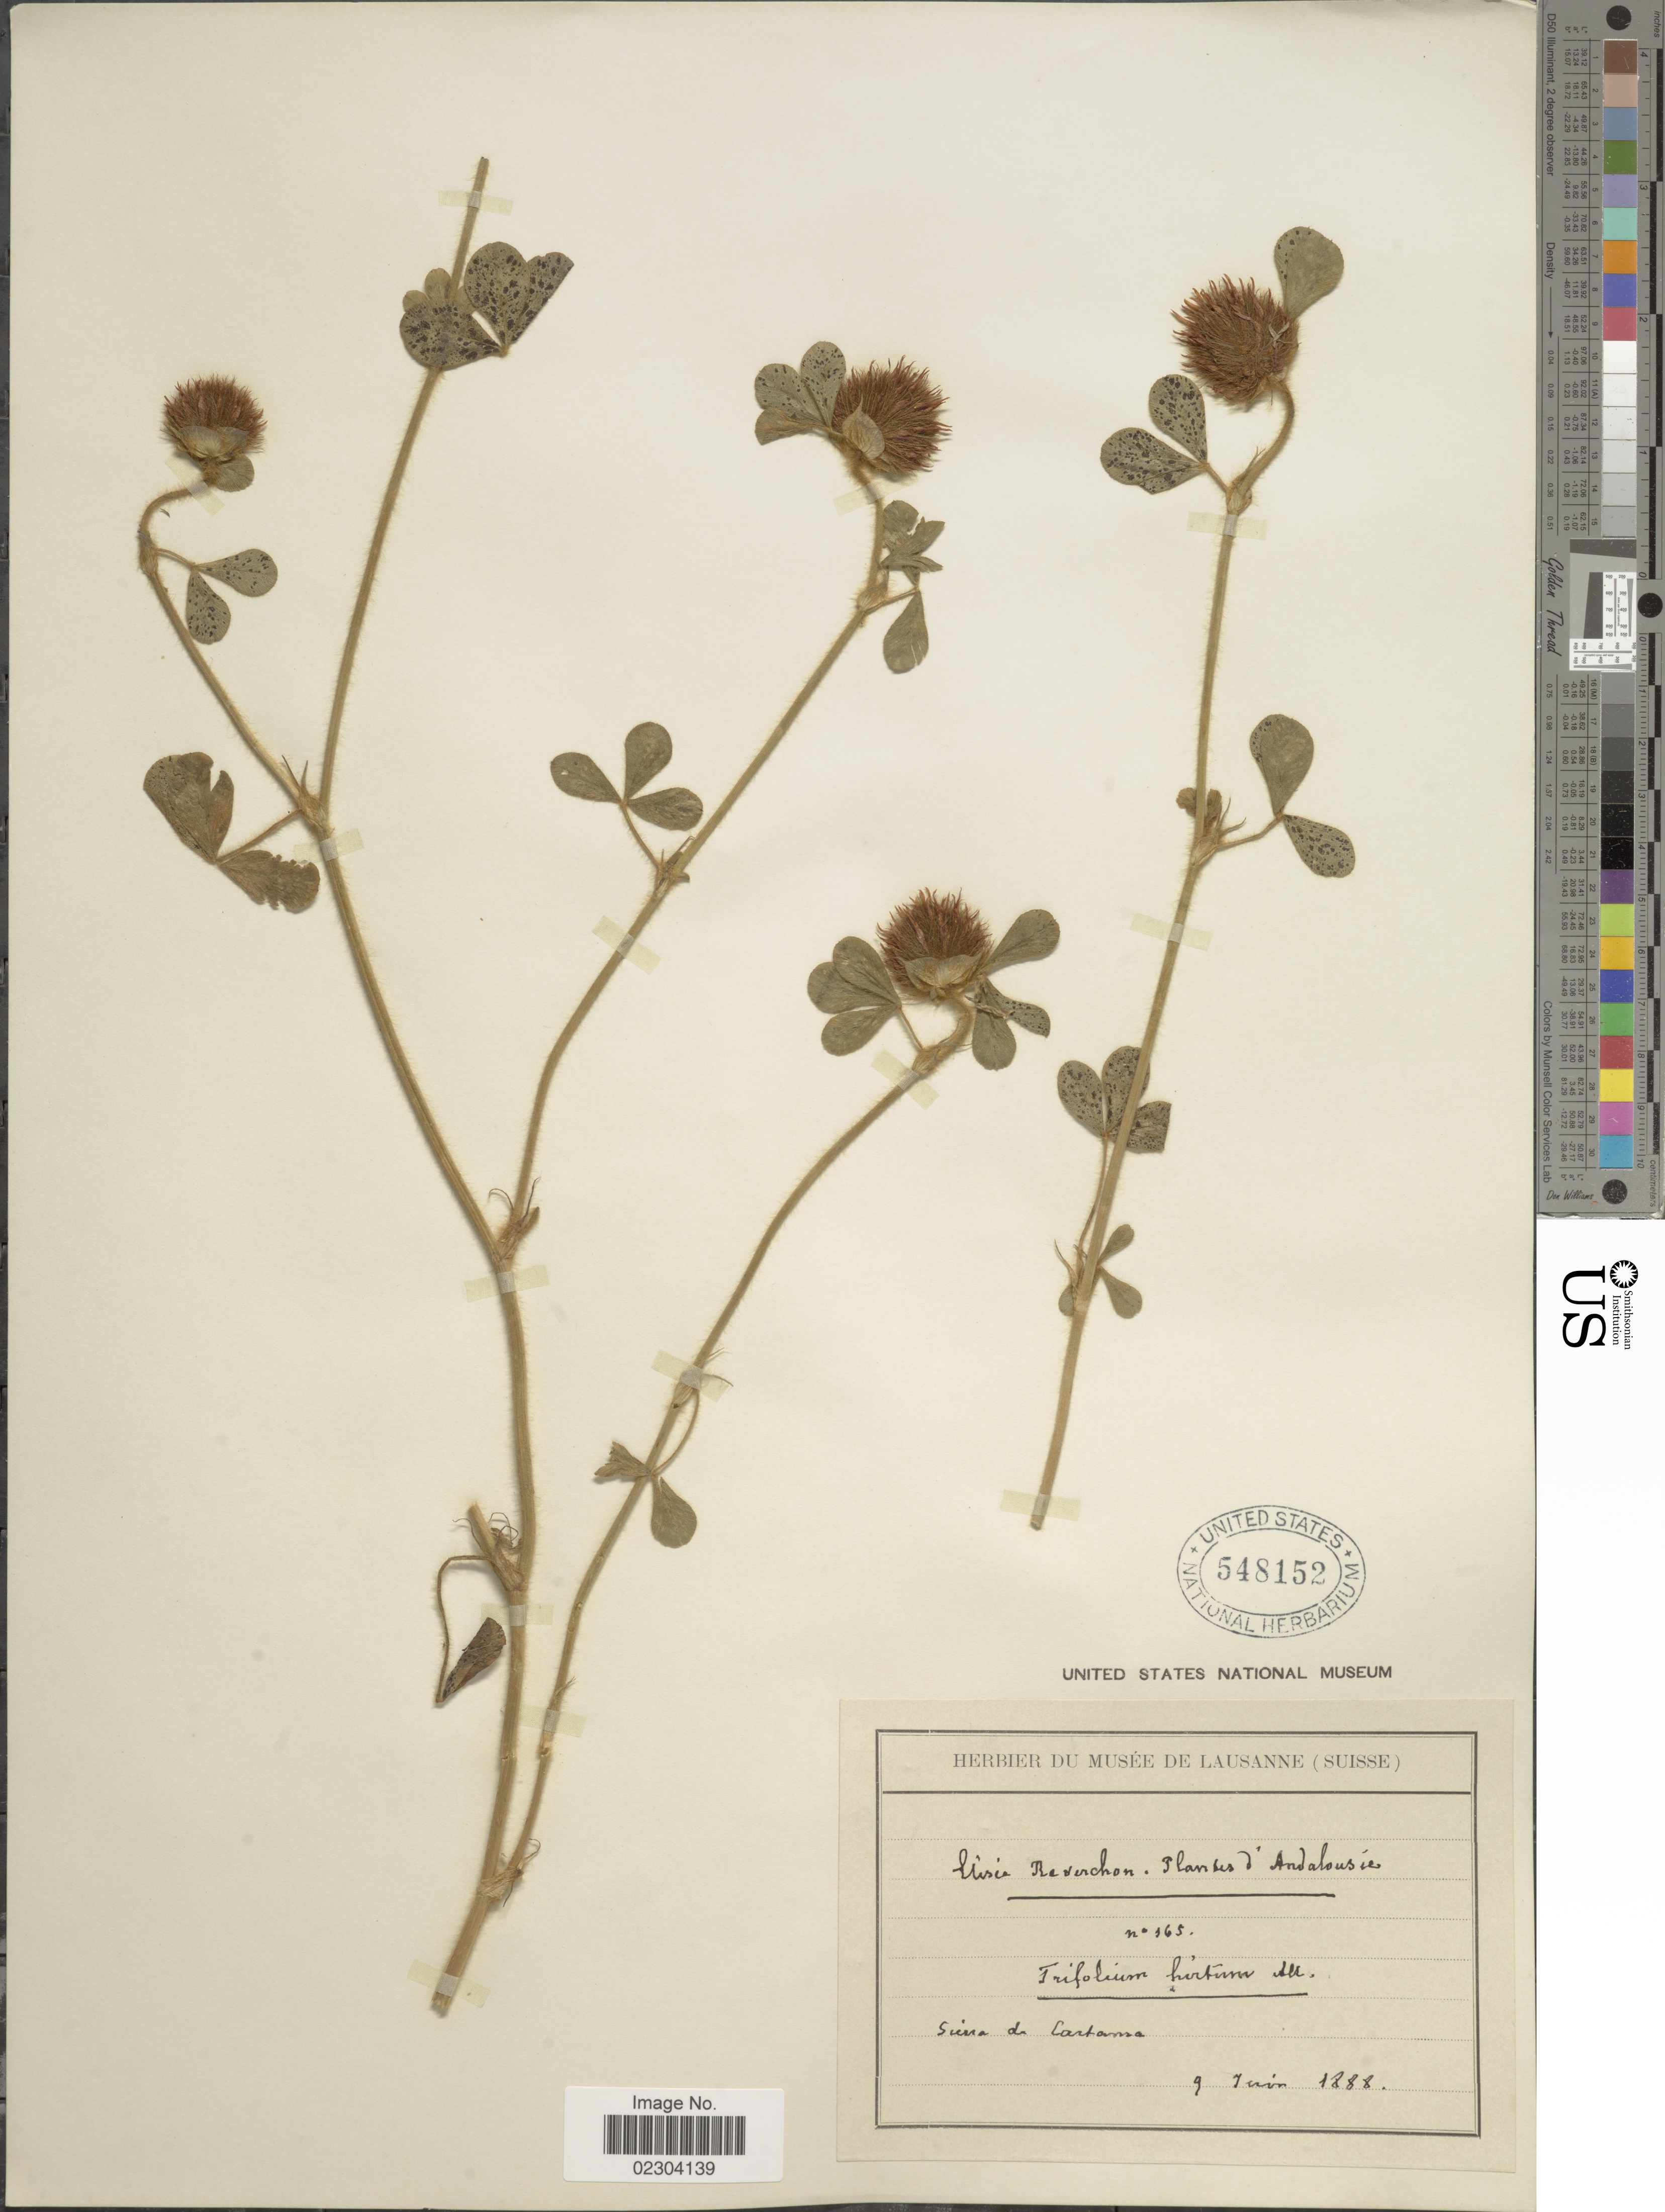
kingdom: Plantae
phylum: Tracheophyta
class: Magnoliopsida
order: Fabales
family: Fabaceae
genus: Trifolium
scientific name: Trifolium hirtum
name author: All.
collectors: Ex herb. Musee de Lausanne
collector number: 965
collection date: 1888-06-09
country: Spain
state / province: Andalucía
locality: Sierra da Cartama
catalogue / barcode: US 548152